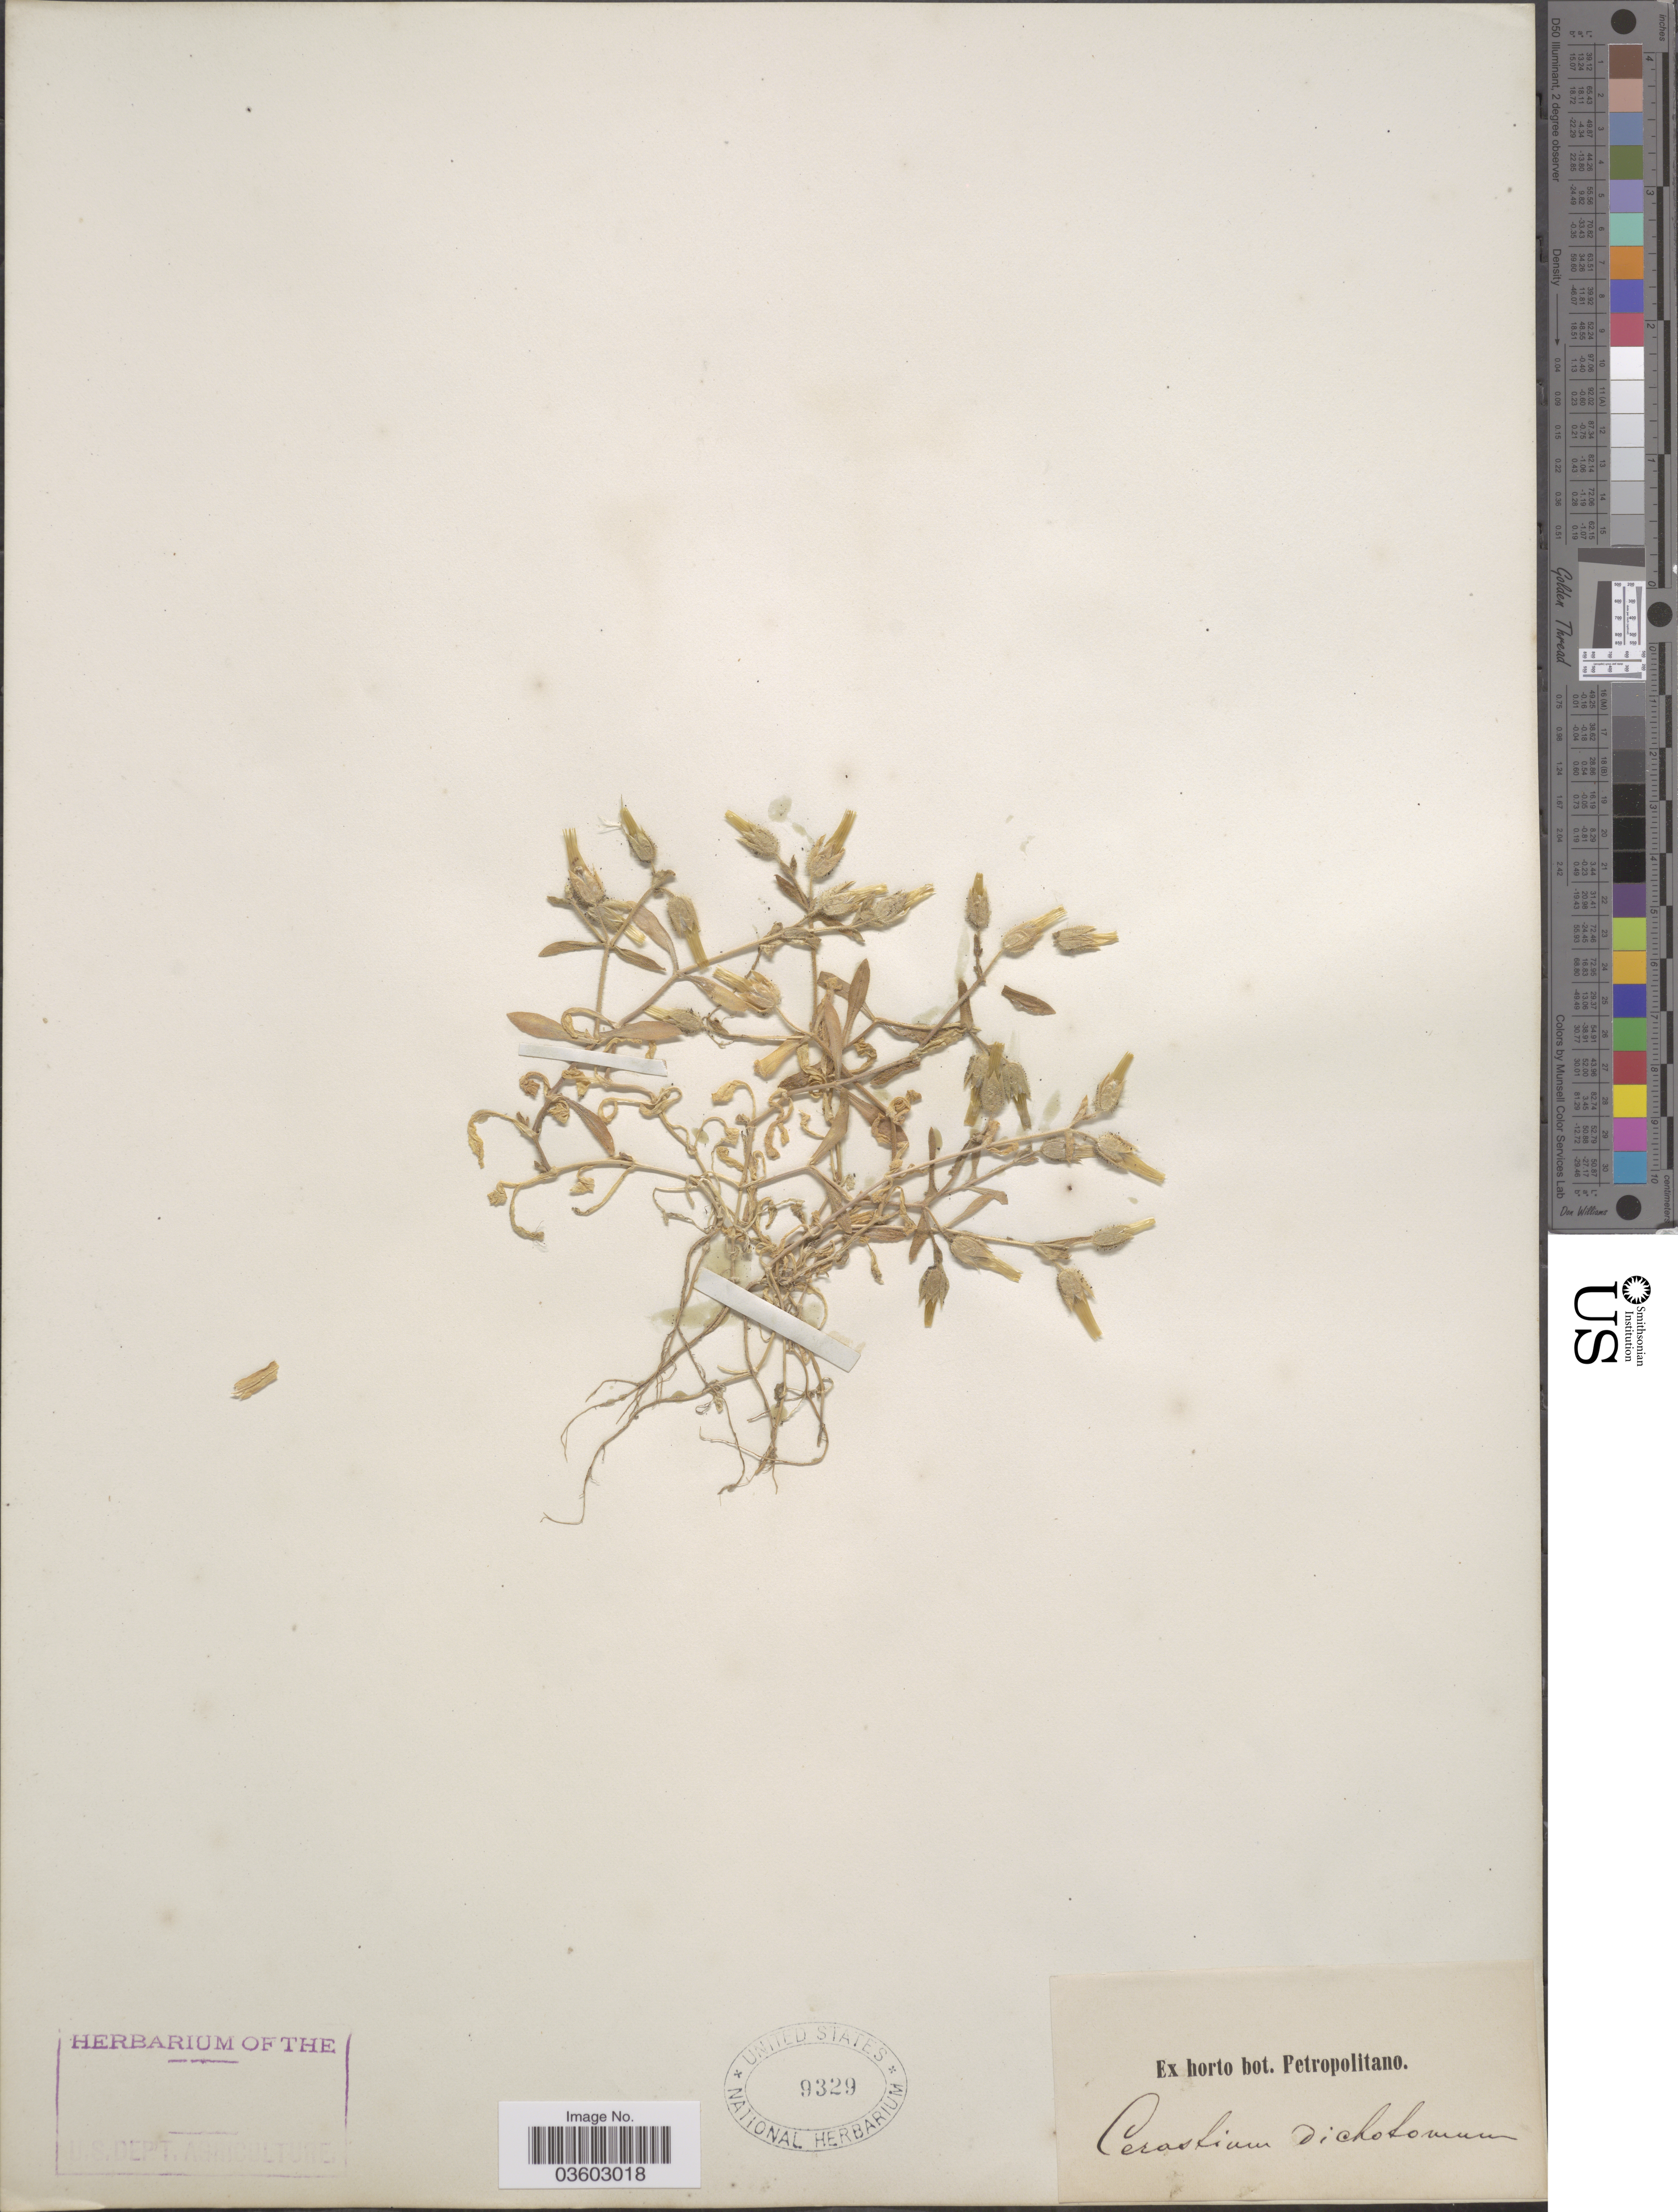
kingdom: Plantae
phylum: Tracheophyta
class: Magnoliopsida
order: Caryophyllales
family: Caryophyllaceae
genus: Cerastium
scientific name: Cerastium dichotomum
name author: L.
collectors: ex Herb. bot. Petropolitano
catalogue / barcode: US 9329